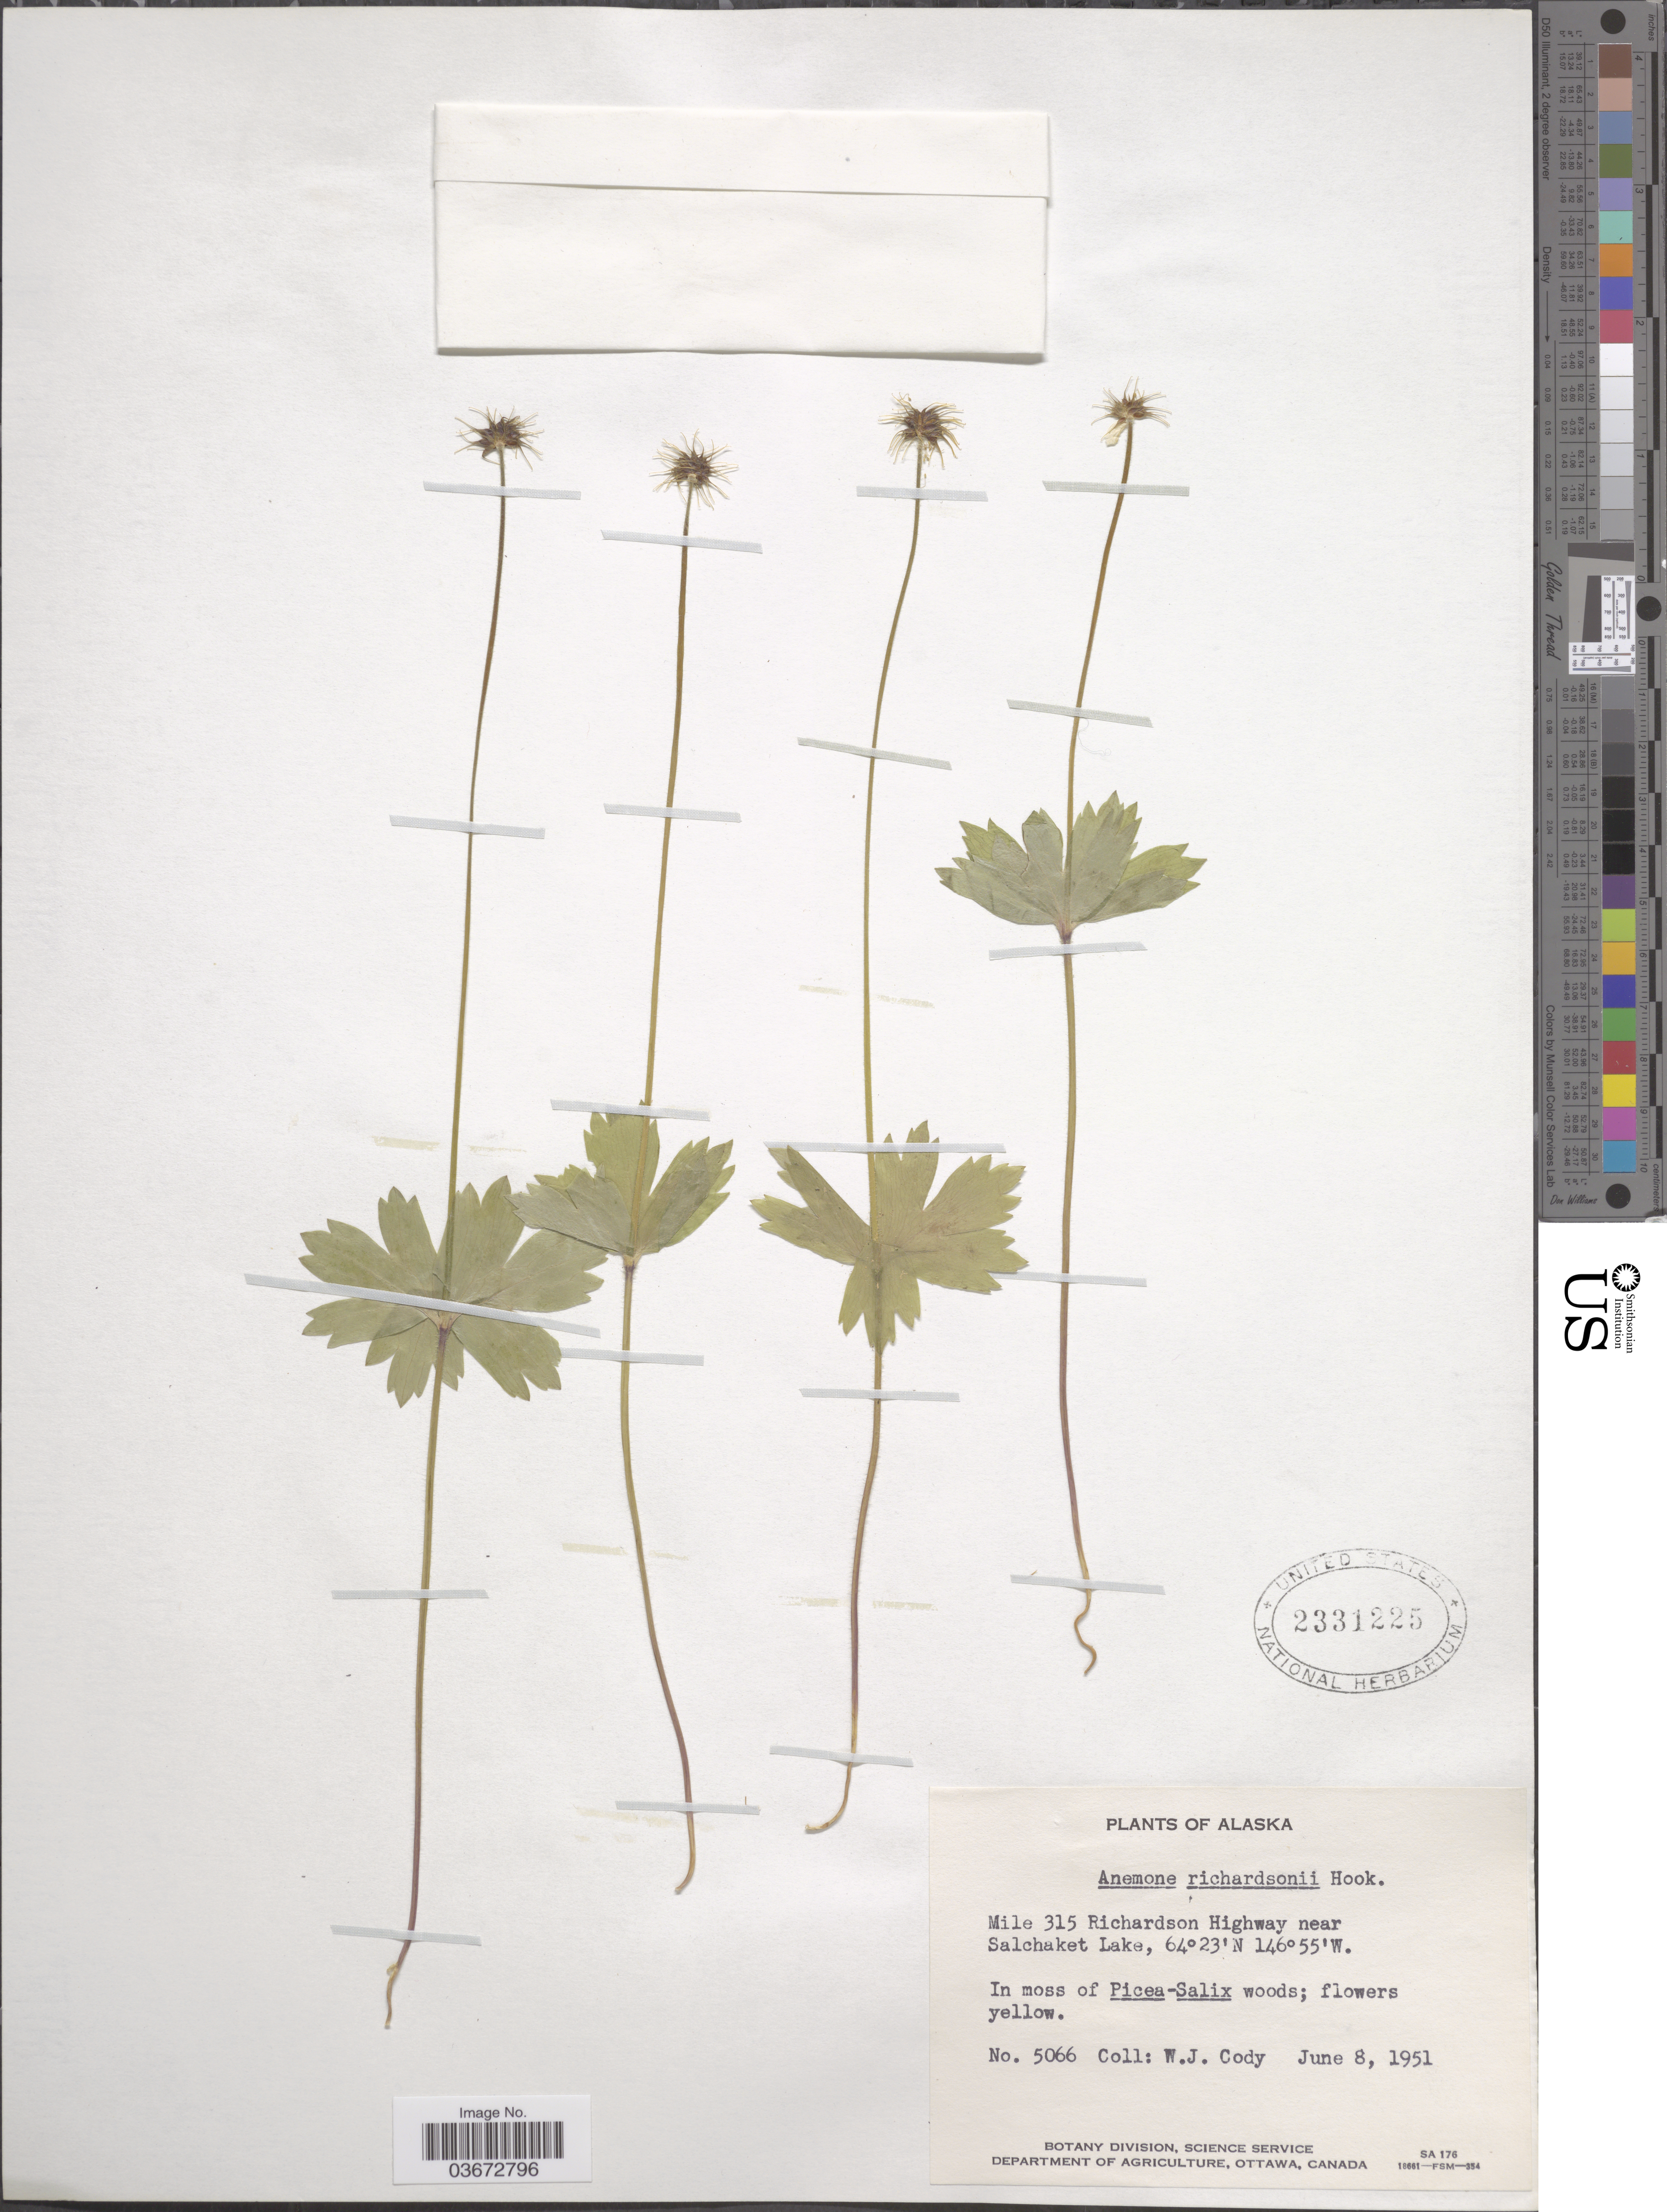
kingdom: Plantae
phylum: Tracheophyta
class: Magnoliopsida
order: Ranunculales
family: Ranunculaceae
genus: Anemone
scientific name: Anemone richardsonii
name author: Hook.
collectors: W. Cody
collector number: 5066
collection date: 1951-06-08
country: United States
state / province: Alaska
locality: Mile 315 Richardson Highway near Salchaket Lake.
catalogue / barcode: US 2331225